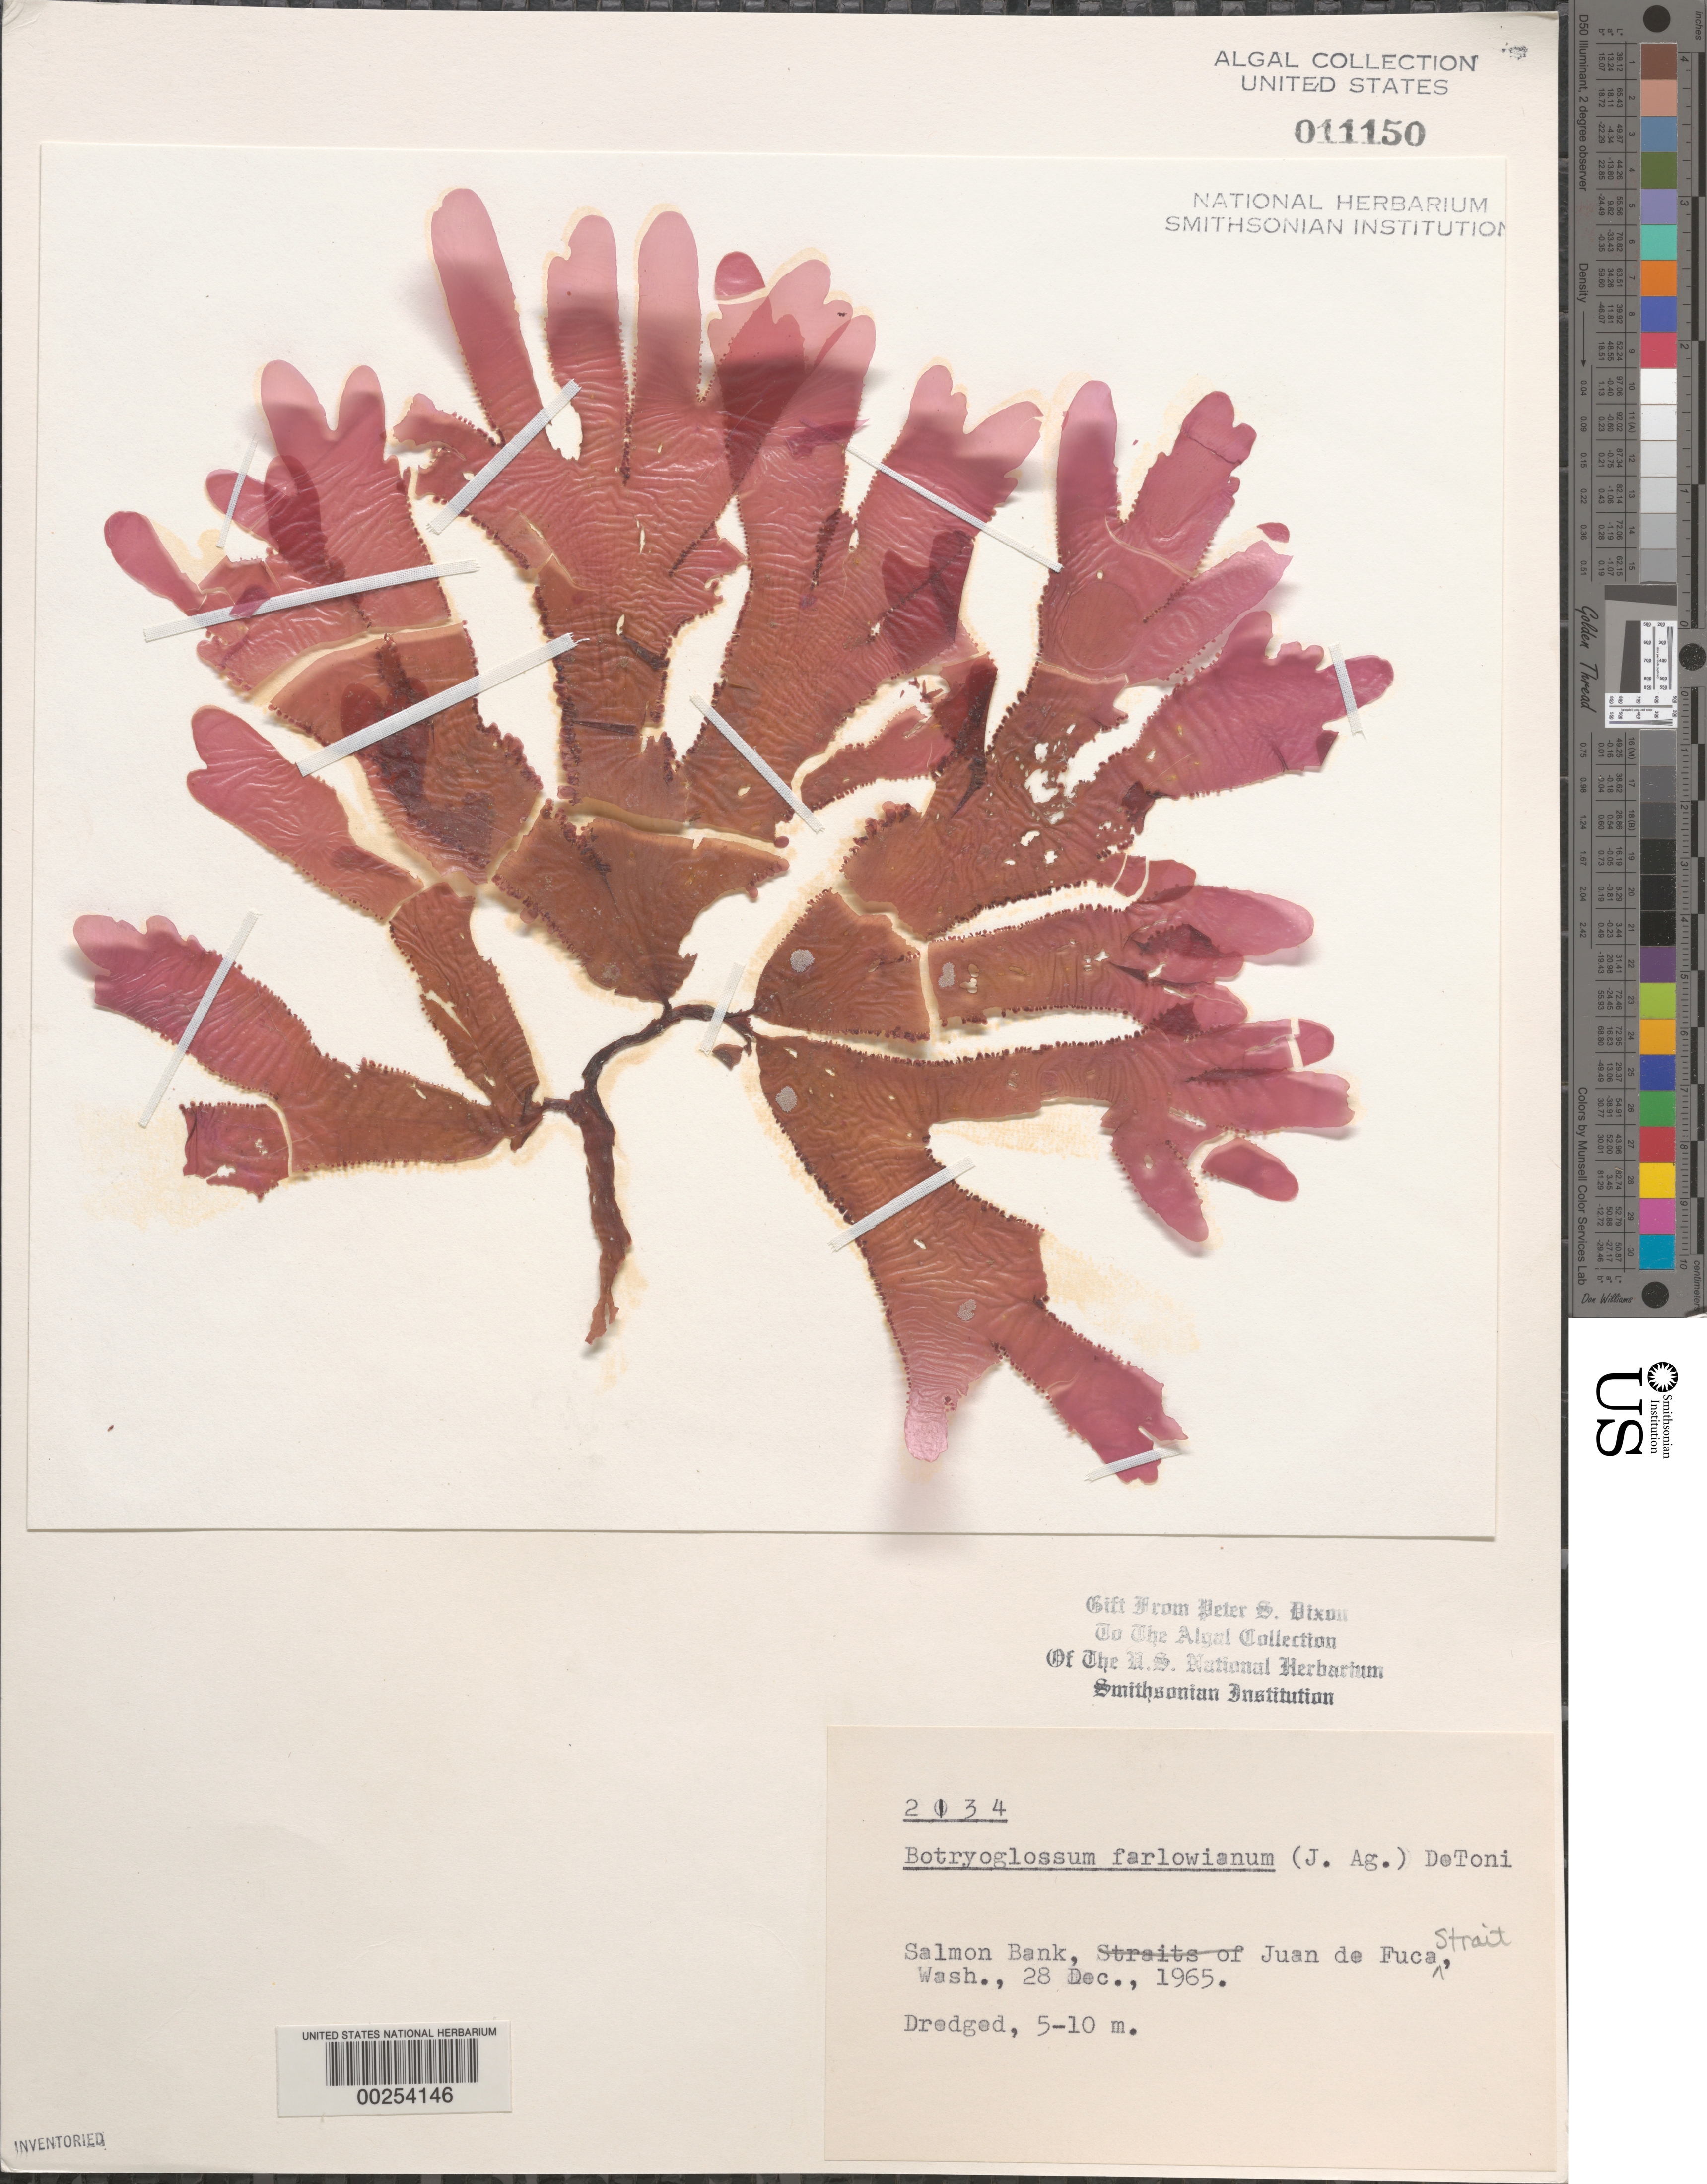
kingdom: Plantae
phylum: Rhodophyta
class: Florideophyceae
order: Ceramiales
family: Delesseriaceae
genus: Botryoglossum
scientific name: Botryoglossum farlowianum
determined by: Dixon, P. S.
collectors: P. S. Dixon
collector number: PSD 2134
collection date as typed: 28 Dec 1965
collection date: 1965-12-28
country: United States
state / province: Washington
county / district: San Juan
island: San Juan Islands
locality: Salmon Bank, Strait of Juan de Fuca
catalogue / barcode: US 11150